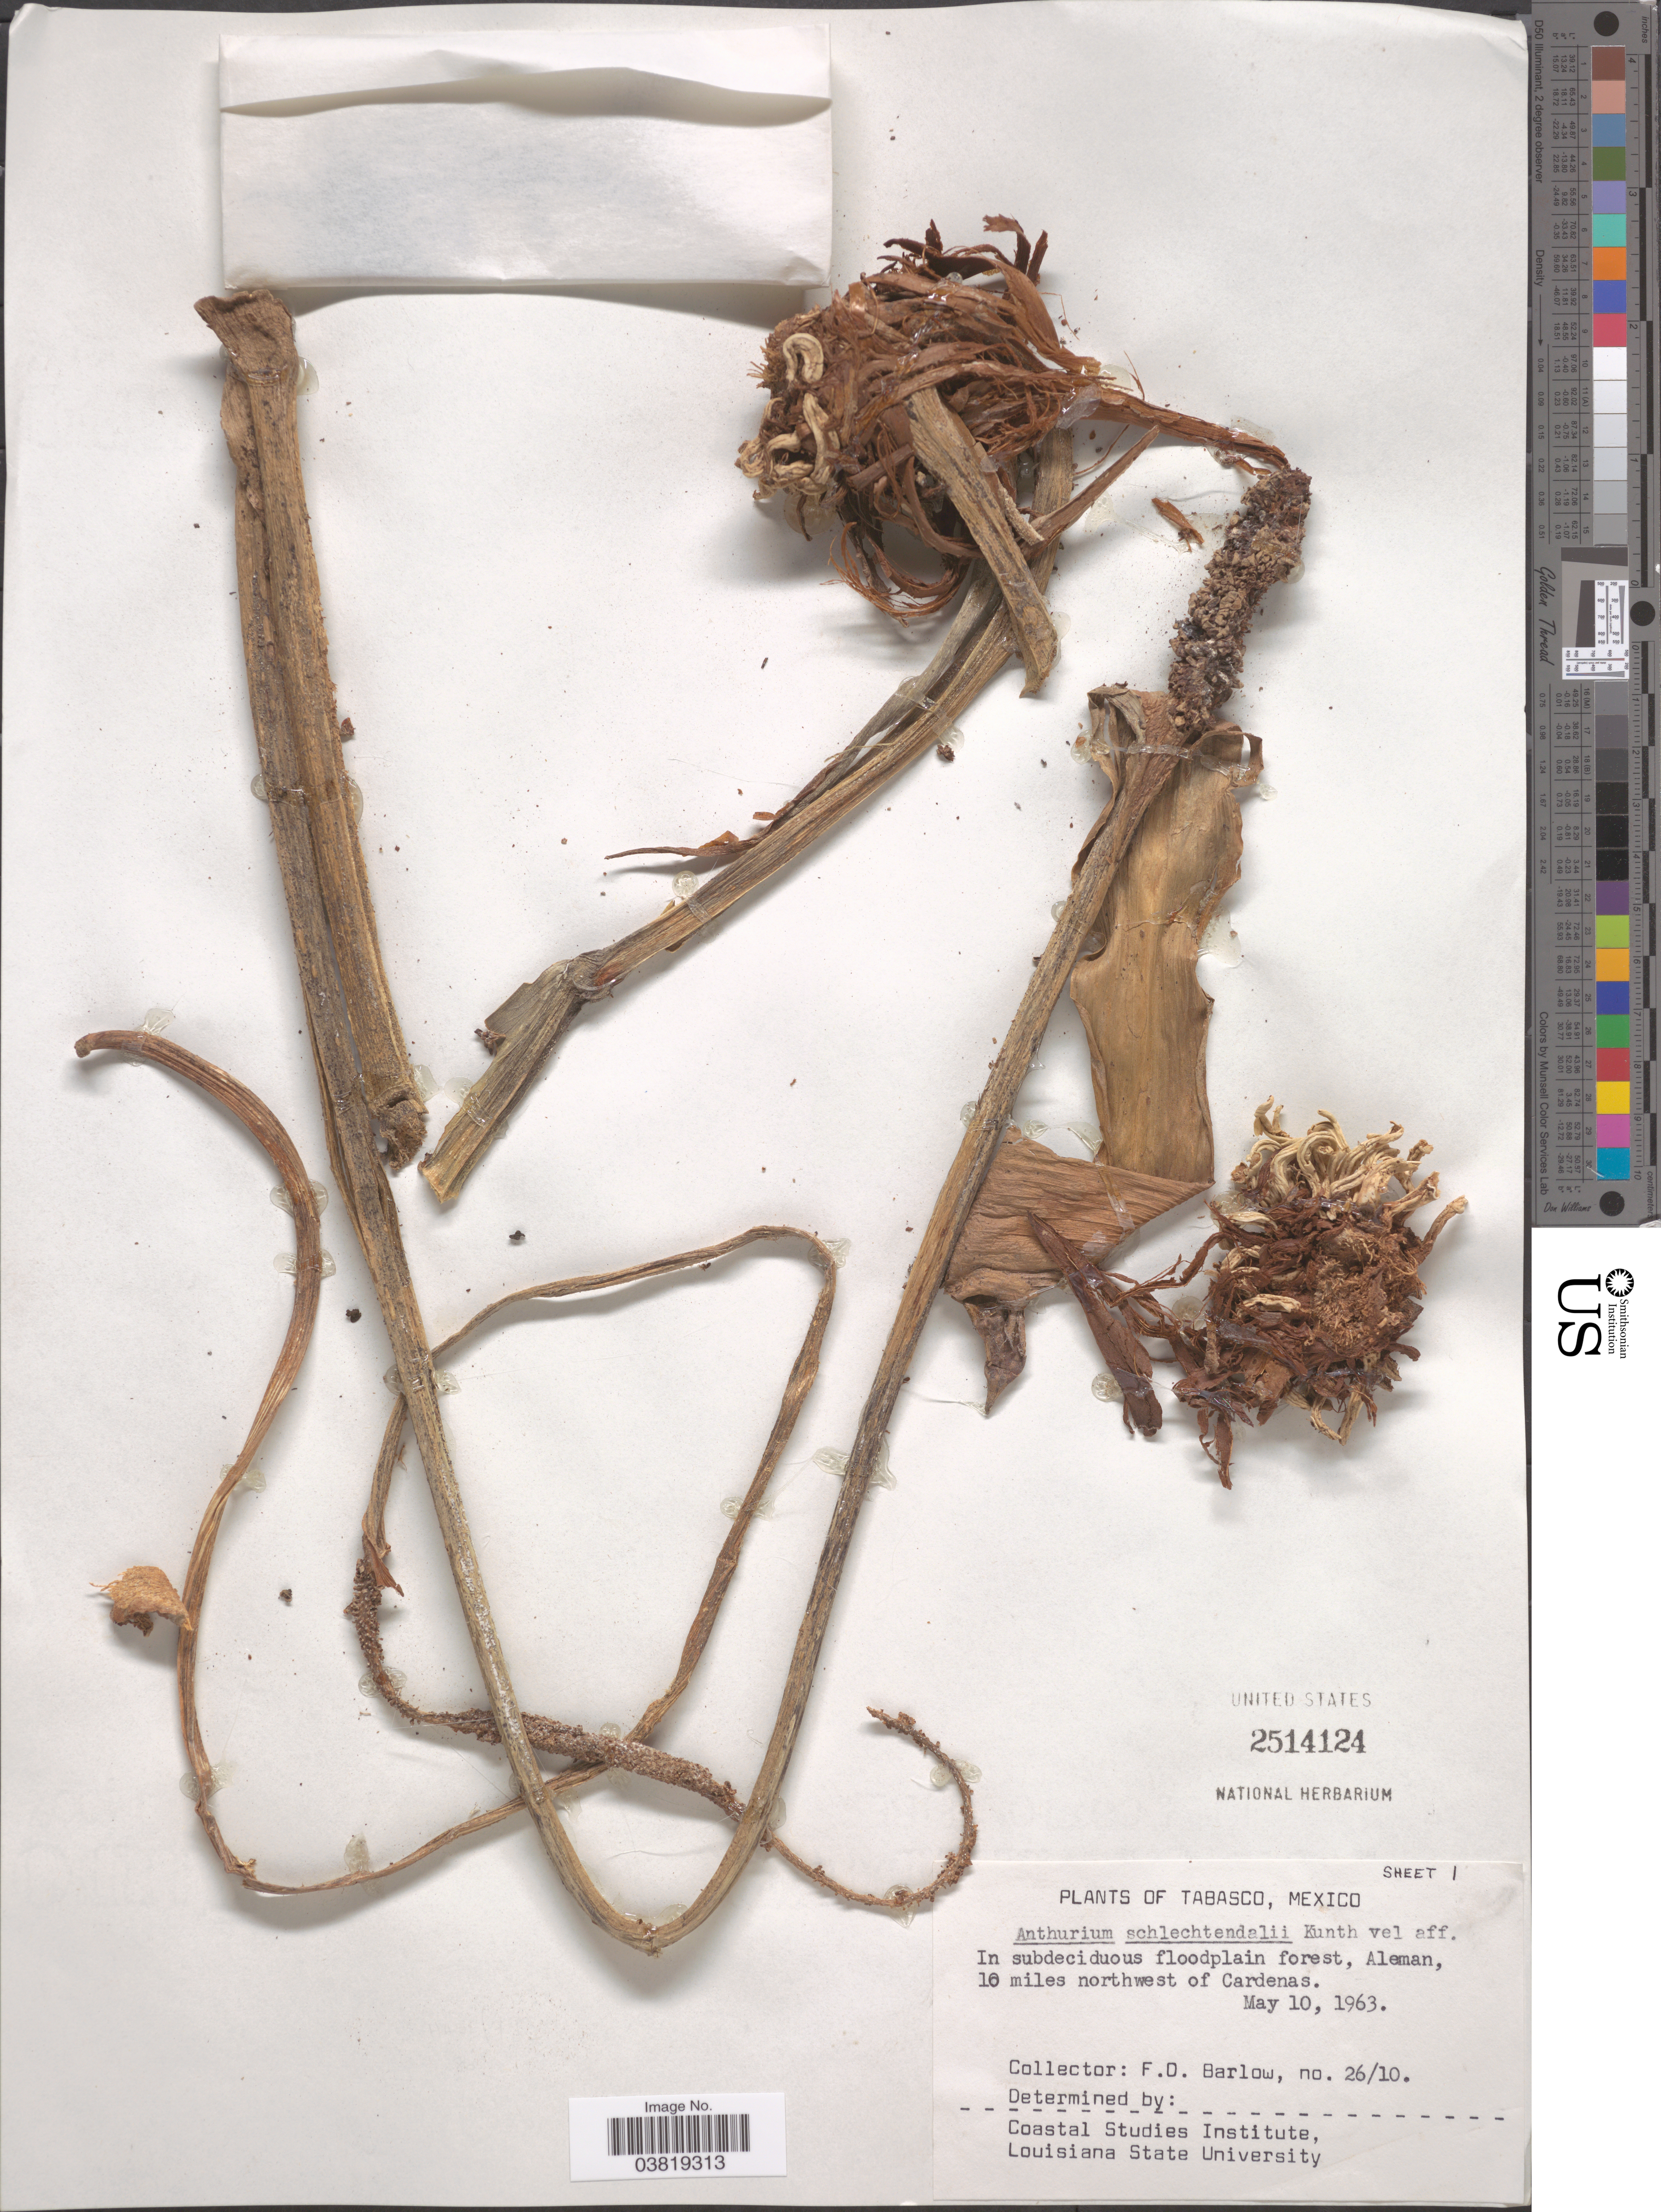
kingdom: Plantae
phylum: Tracheophyta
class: Liliopsida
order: Alismatales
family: Araceae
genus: Anthurium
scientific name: Anthurium schlechtendalii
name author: Kunth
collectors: F. D. Barlow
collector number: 26/10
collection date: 1963-05-10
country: Mexico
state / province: Tabasco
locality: Aleman, 10 miles northwest of Cardenas.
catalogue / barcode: US 2514124